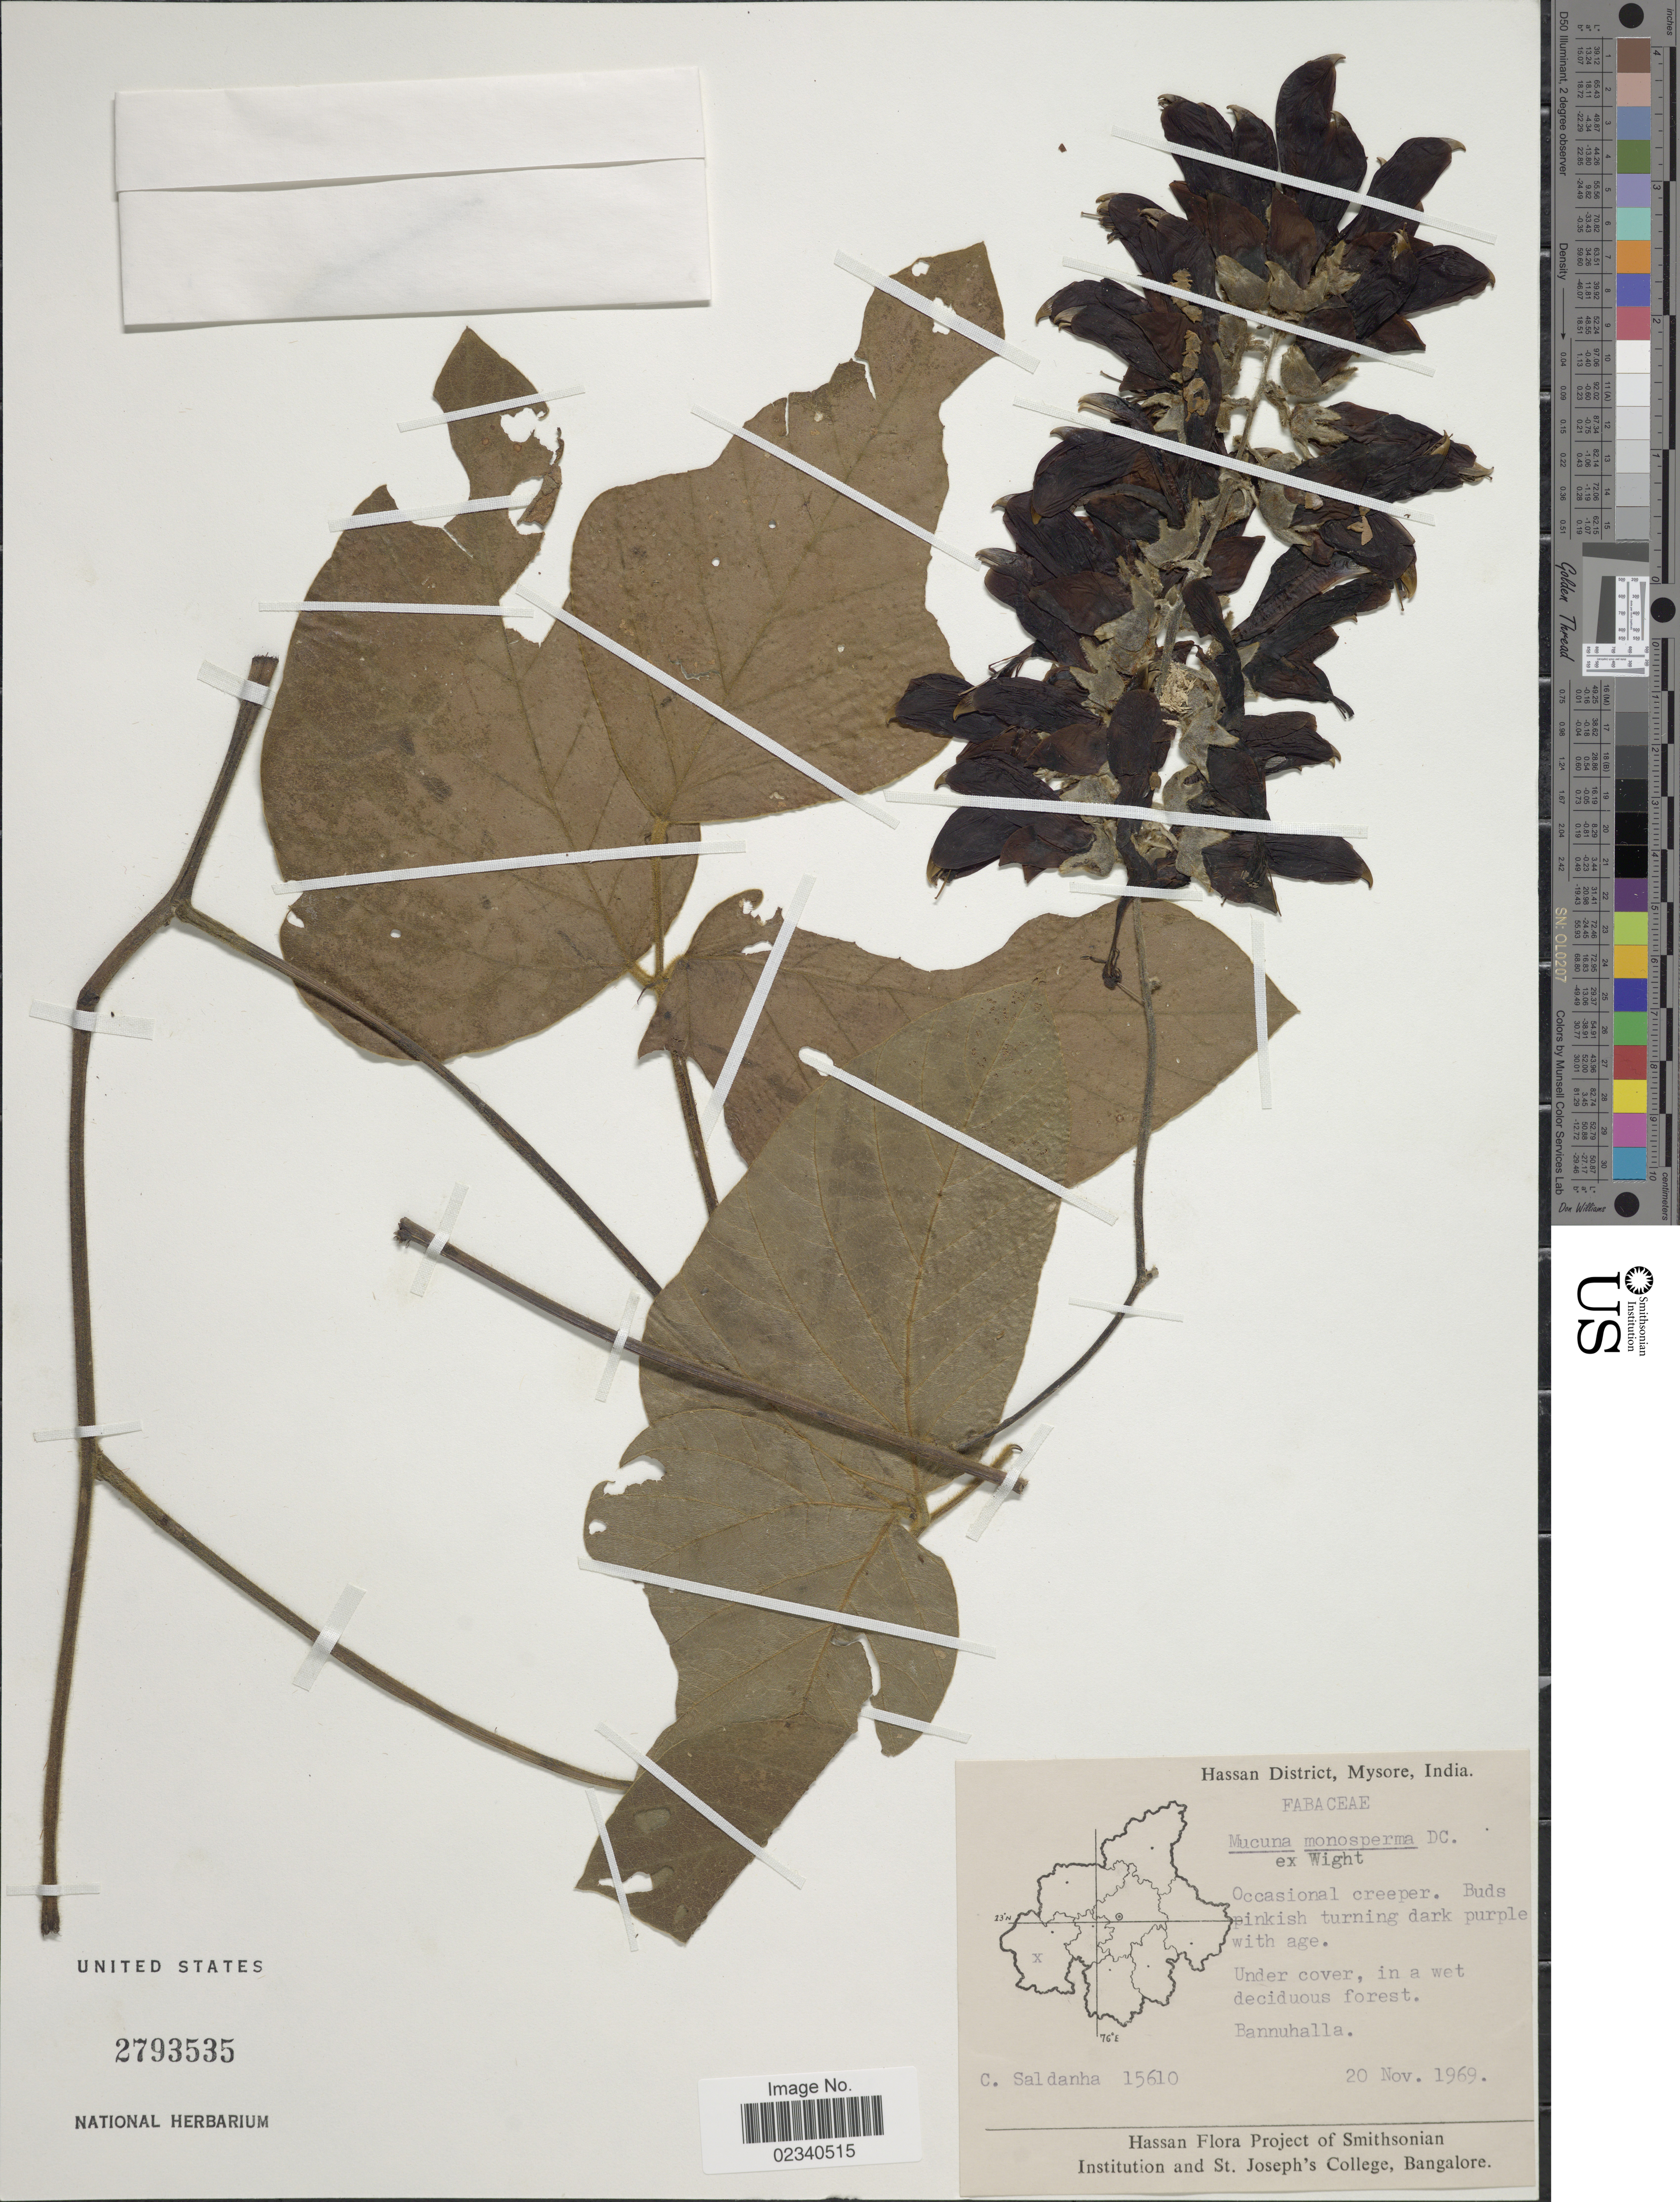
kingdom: Plantae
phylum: Tracheophyta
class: Magnoliopsida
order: Fabales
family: Fabaceae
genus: Mucuna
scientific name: Mucuna monosperma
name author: Wight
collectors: C. Saldanha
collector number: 15610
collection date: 1969-11-20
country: India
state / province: Karnataka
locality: Hassan District, Mysore. Bannuhalla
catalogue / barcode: US 2793535